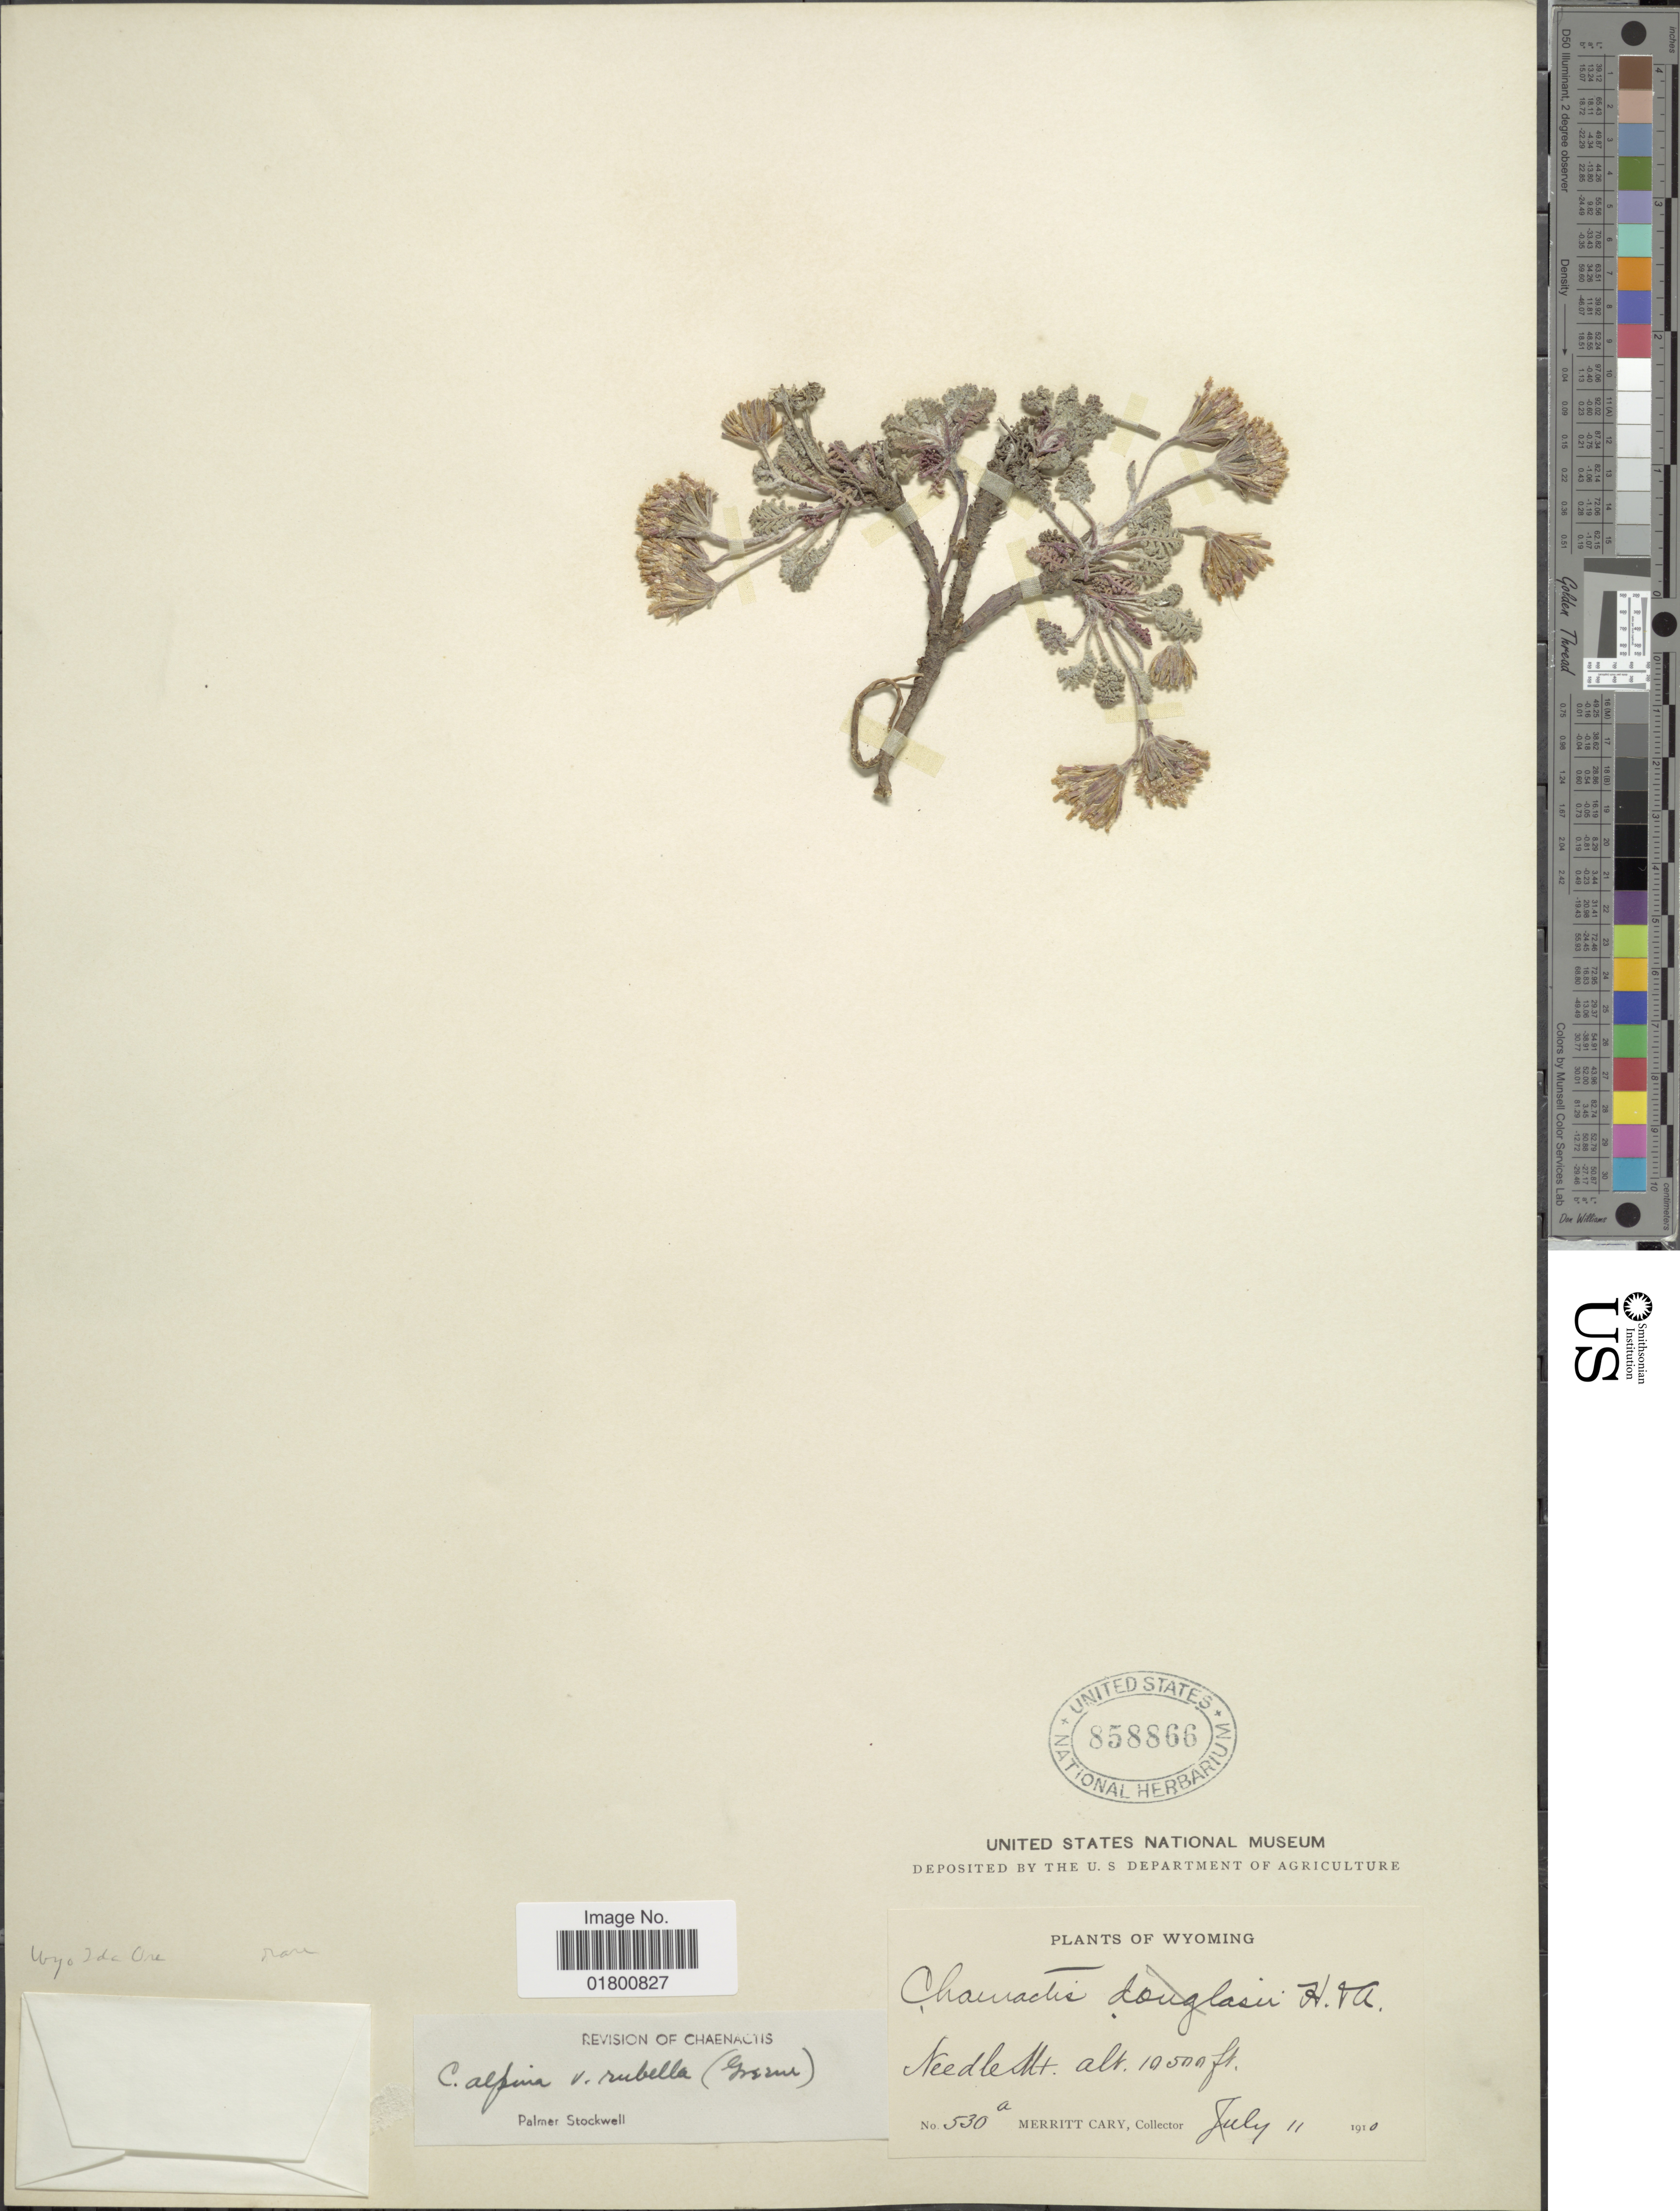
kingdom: Plantae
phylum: Tracheophyta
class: Magnoliopsida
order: Asterales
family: Asteraceae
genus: Chaenactis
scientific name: Chaenactis alpina var. rubella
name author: (Greene) Stockw.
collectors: M. Cary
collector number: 530a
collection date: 1910-07-11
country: United States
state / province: Wyoming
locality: Needle Mt.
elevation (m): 3200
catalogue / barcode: US 858866